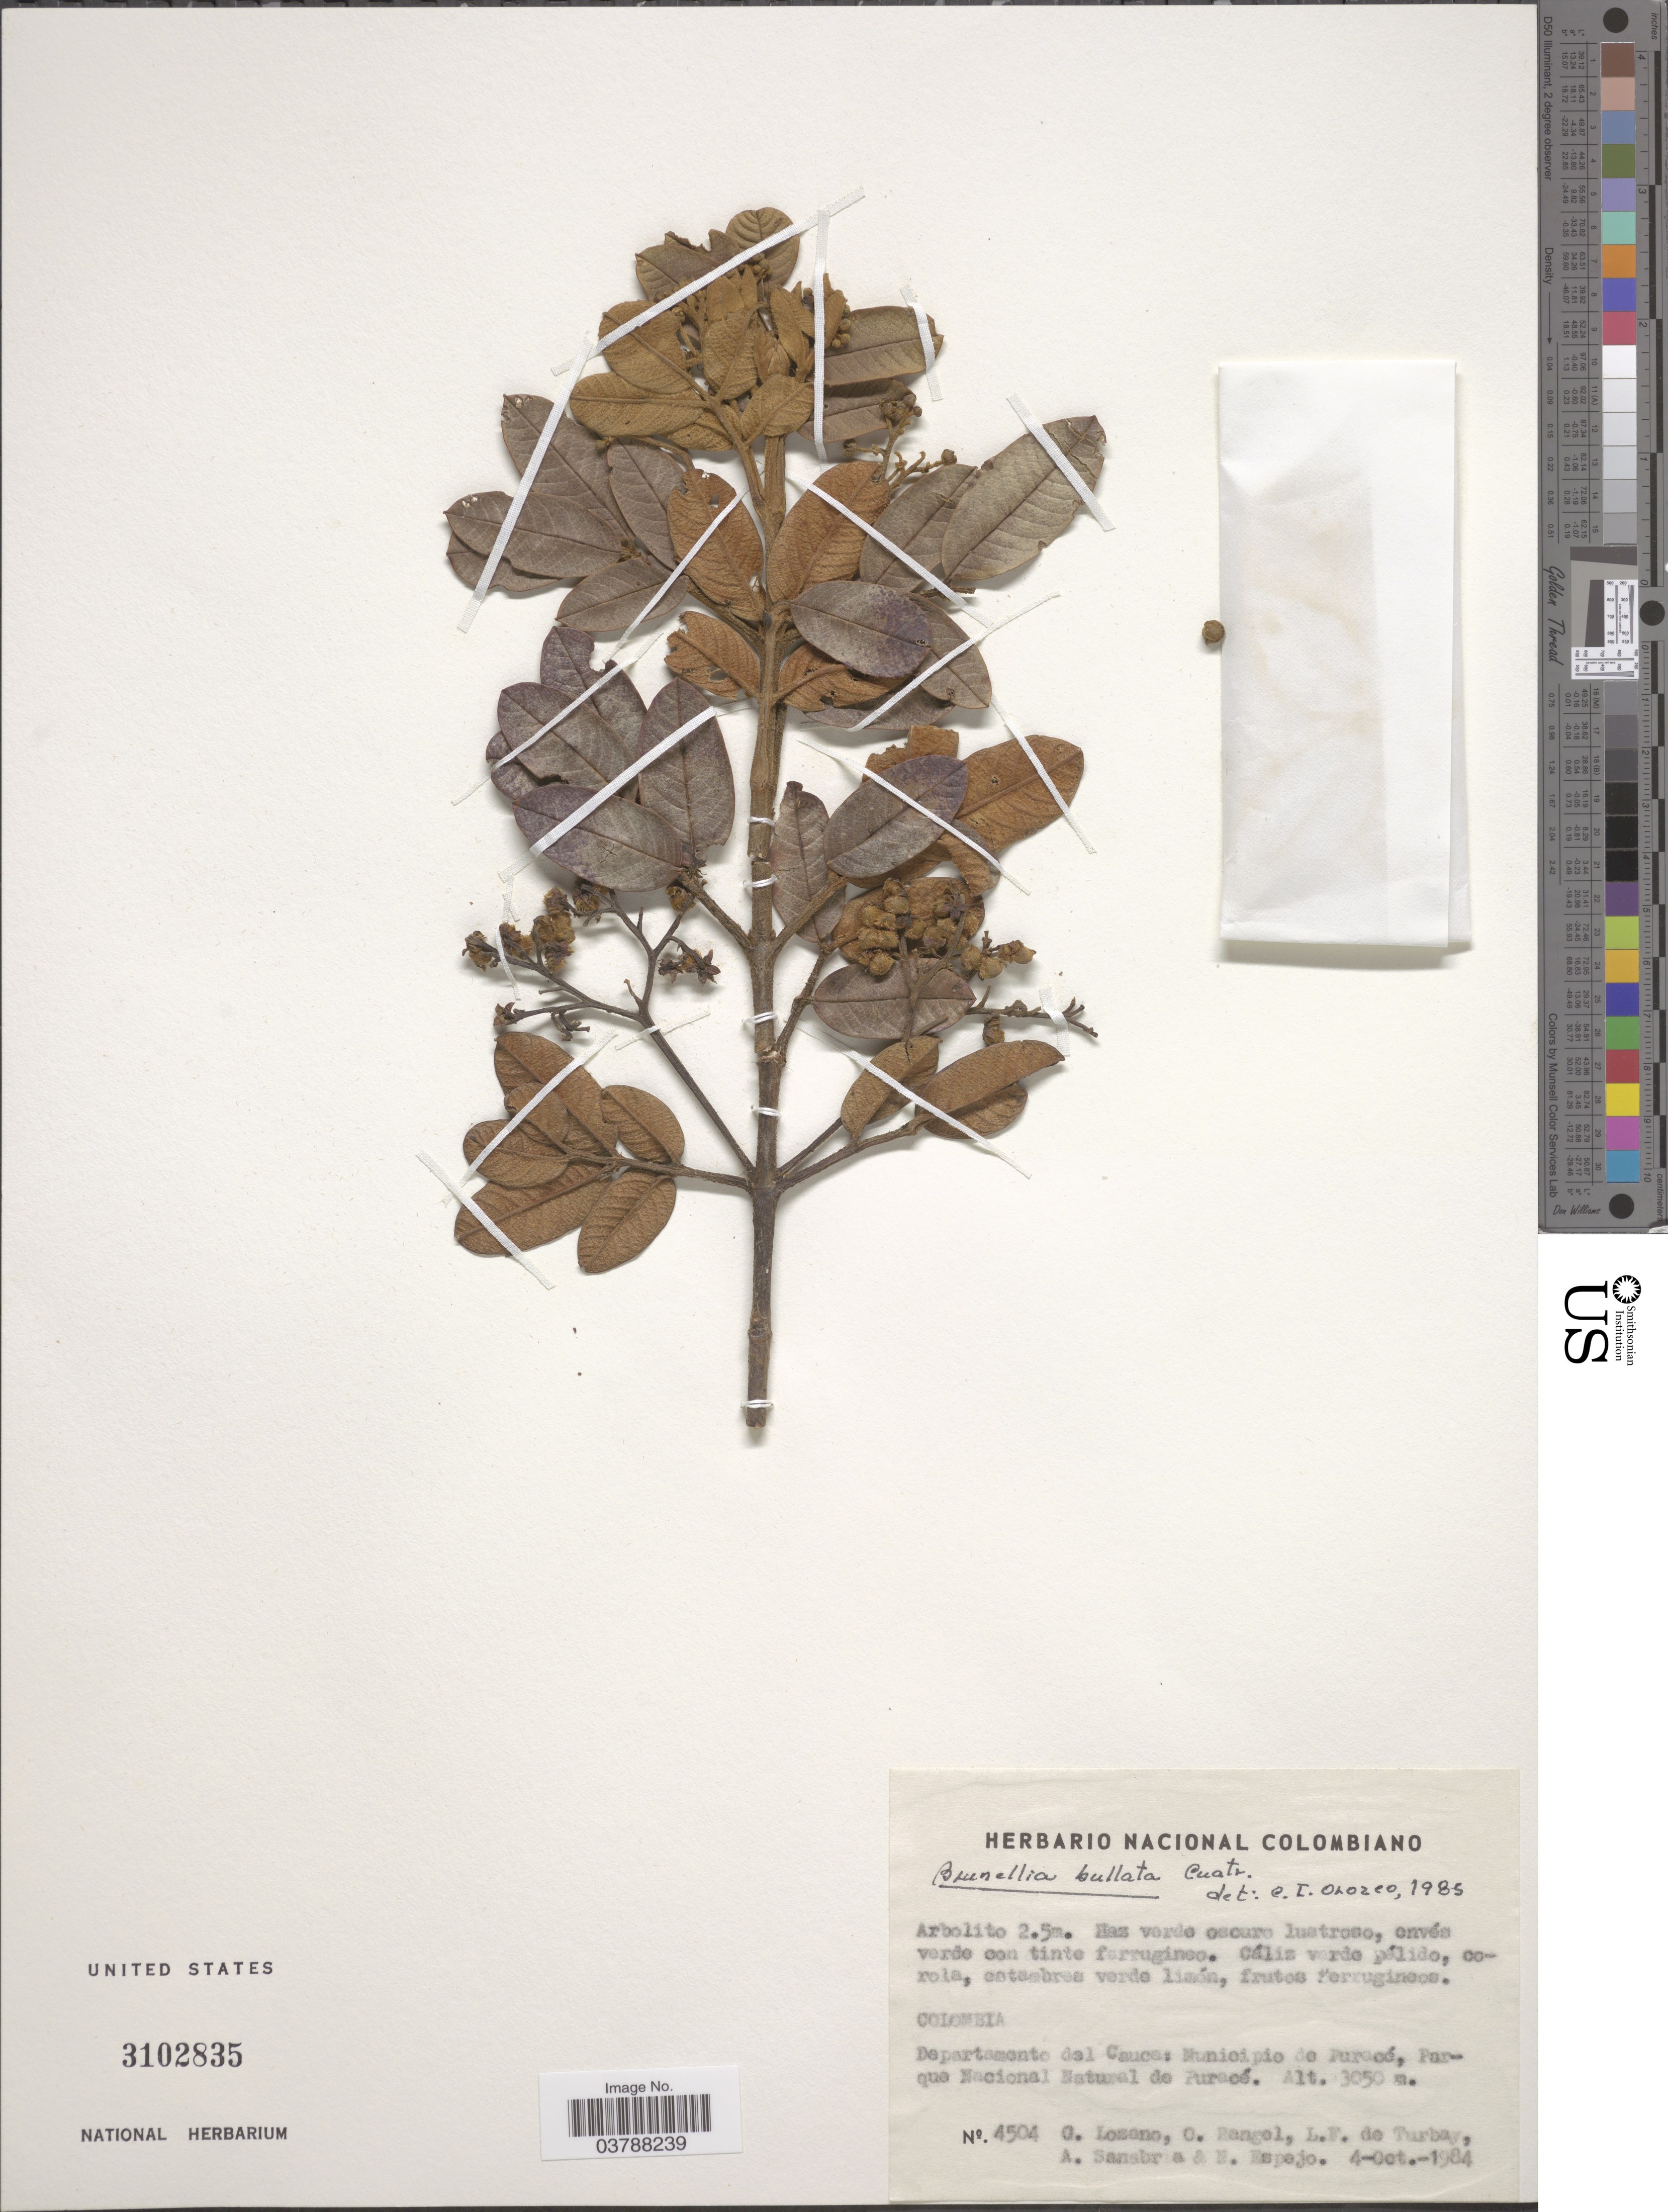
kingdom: Plantae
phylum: Tracheophyta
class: Magnoliopsida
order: Oxalidales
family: Brunelliaceae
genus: Brunellia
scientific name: Brunellia bullata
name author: Cuatrec.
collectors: G. Lozano-Contreras, C. Rangel, L. Turbay, A. Sanabria & N. Espejo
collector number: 4504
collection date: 1984-10-04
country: Colombia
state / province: Cauca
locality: Departamento del Cauca: Municipio de Puracé, Parque Nacional Natural de Puracé.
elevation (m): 3050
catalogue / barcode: US 3102835